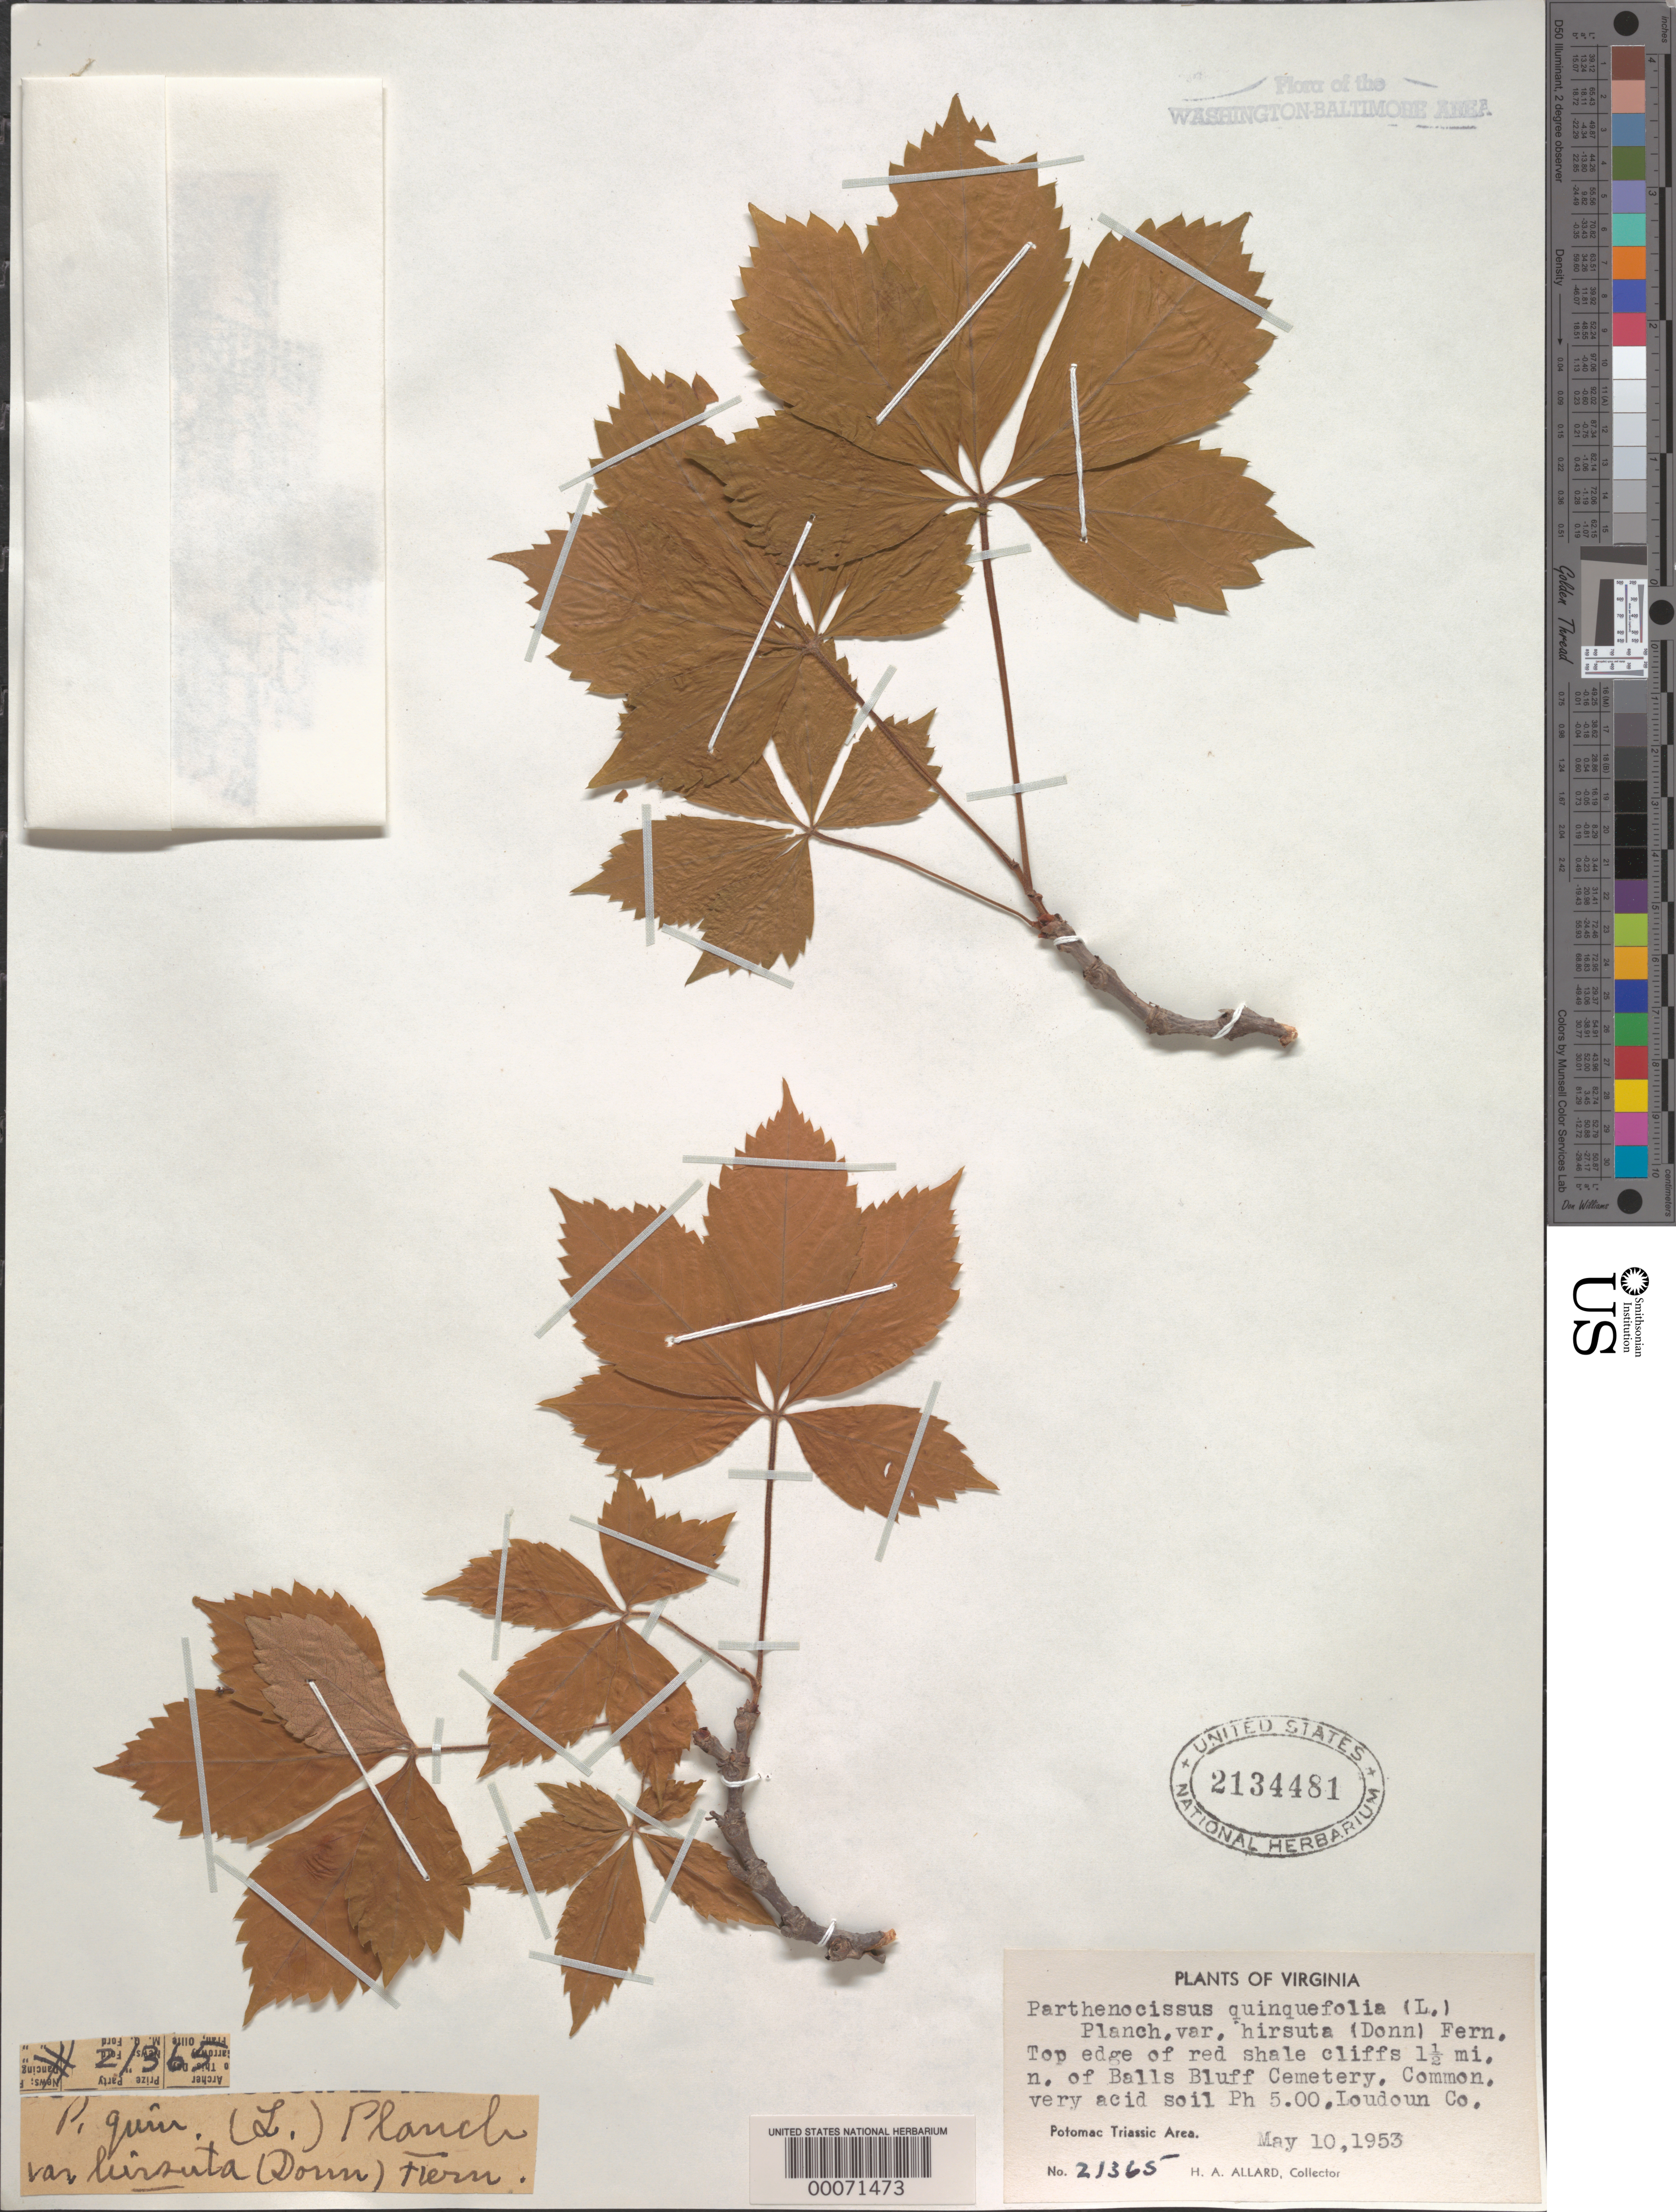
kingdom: Plantae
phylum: Tracheophyta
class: Magnoliopsida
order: Vitales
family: Vitaceae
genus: Parthenocissus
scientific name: Parthenocissus quinquefolia f. hirsuta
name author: (Pursh) Fernald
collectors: H. A. Allard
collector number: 21365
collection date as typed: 10 May 1953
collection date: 1953-05-10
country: United States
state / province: Virginia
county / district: Loudoun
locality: North of Balls Bluff Cemetery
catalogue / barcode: US 2134481